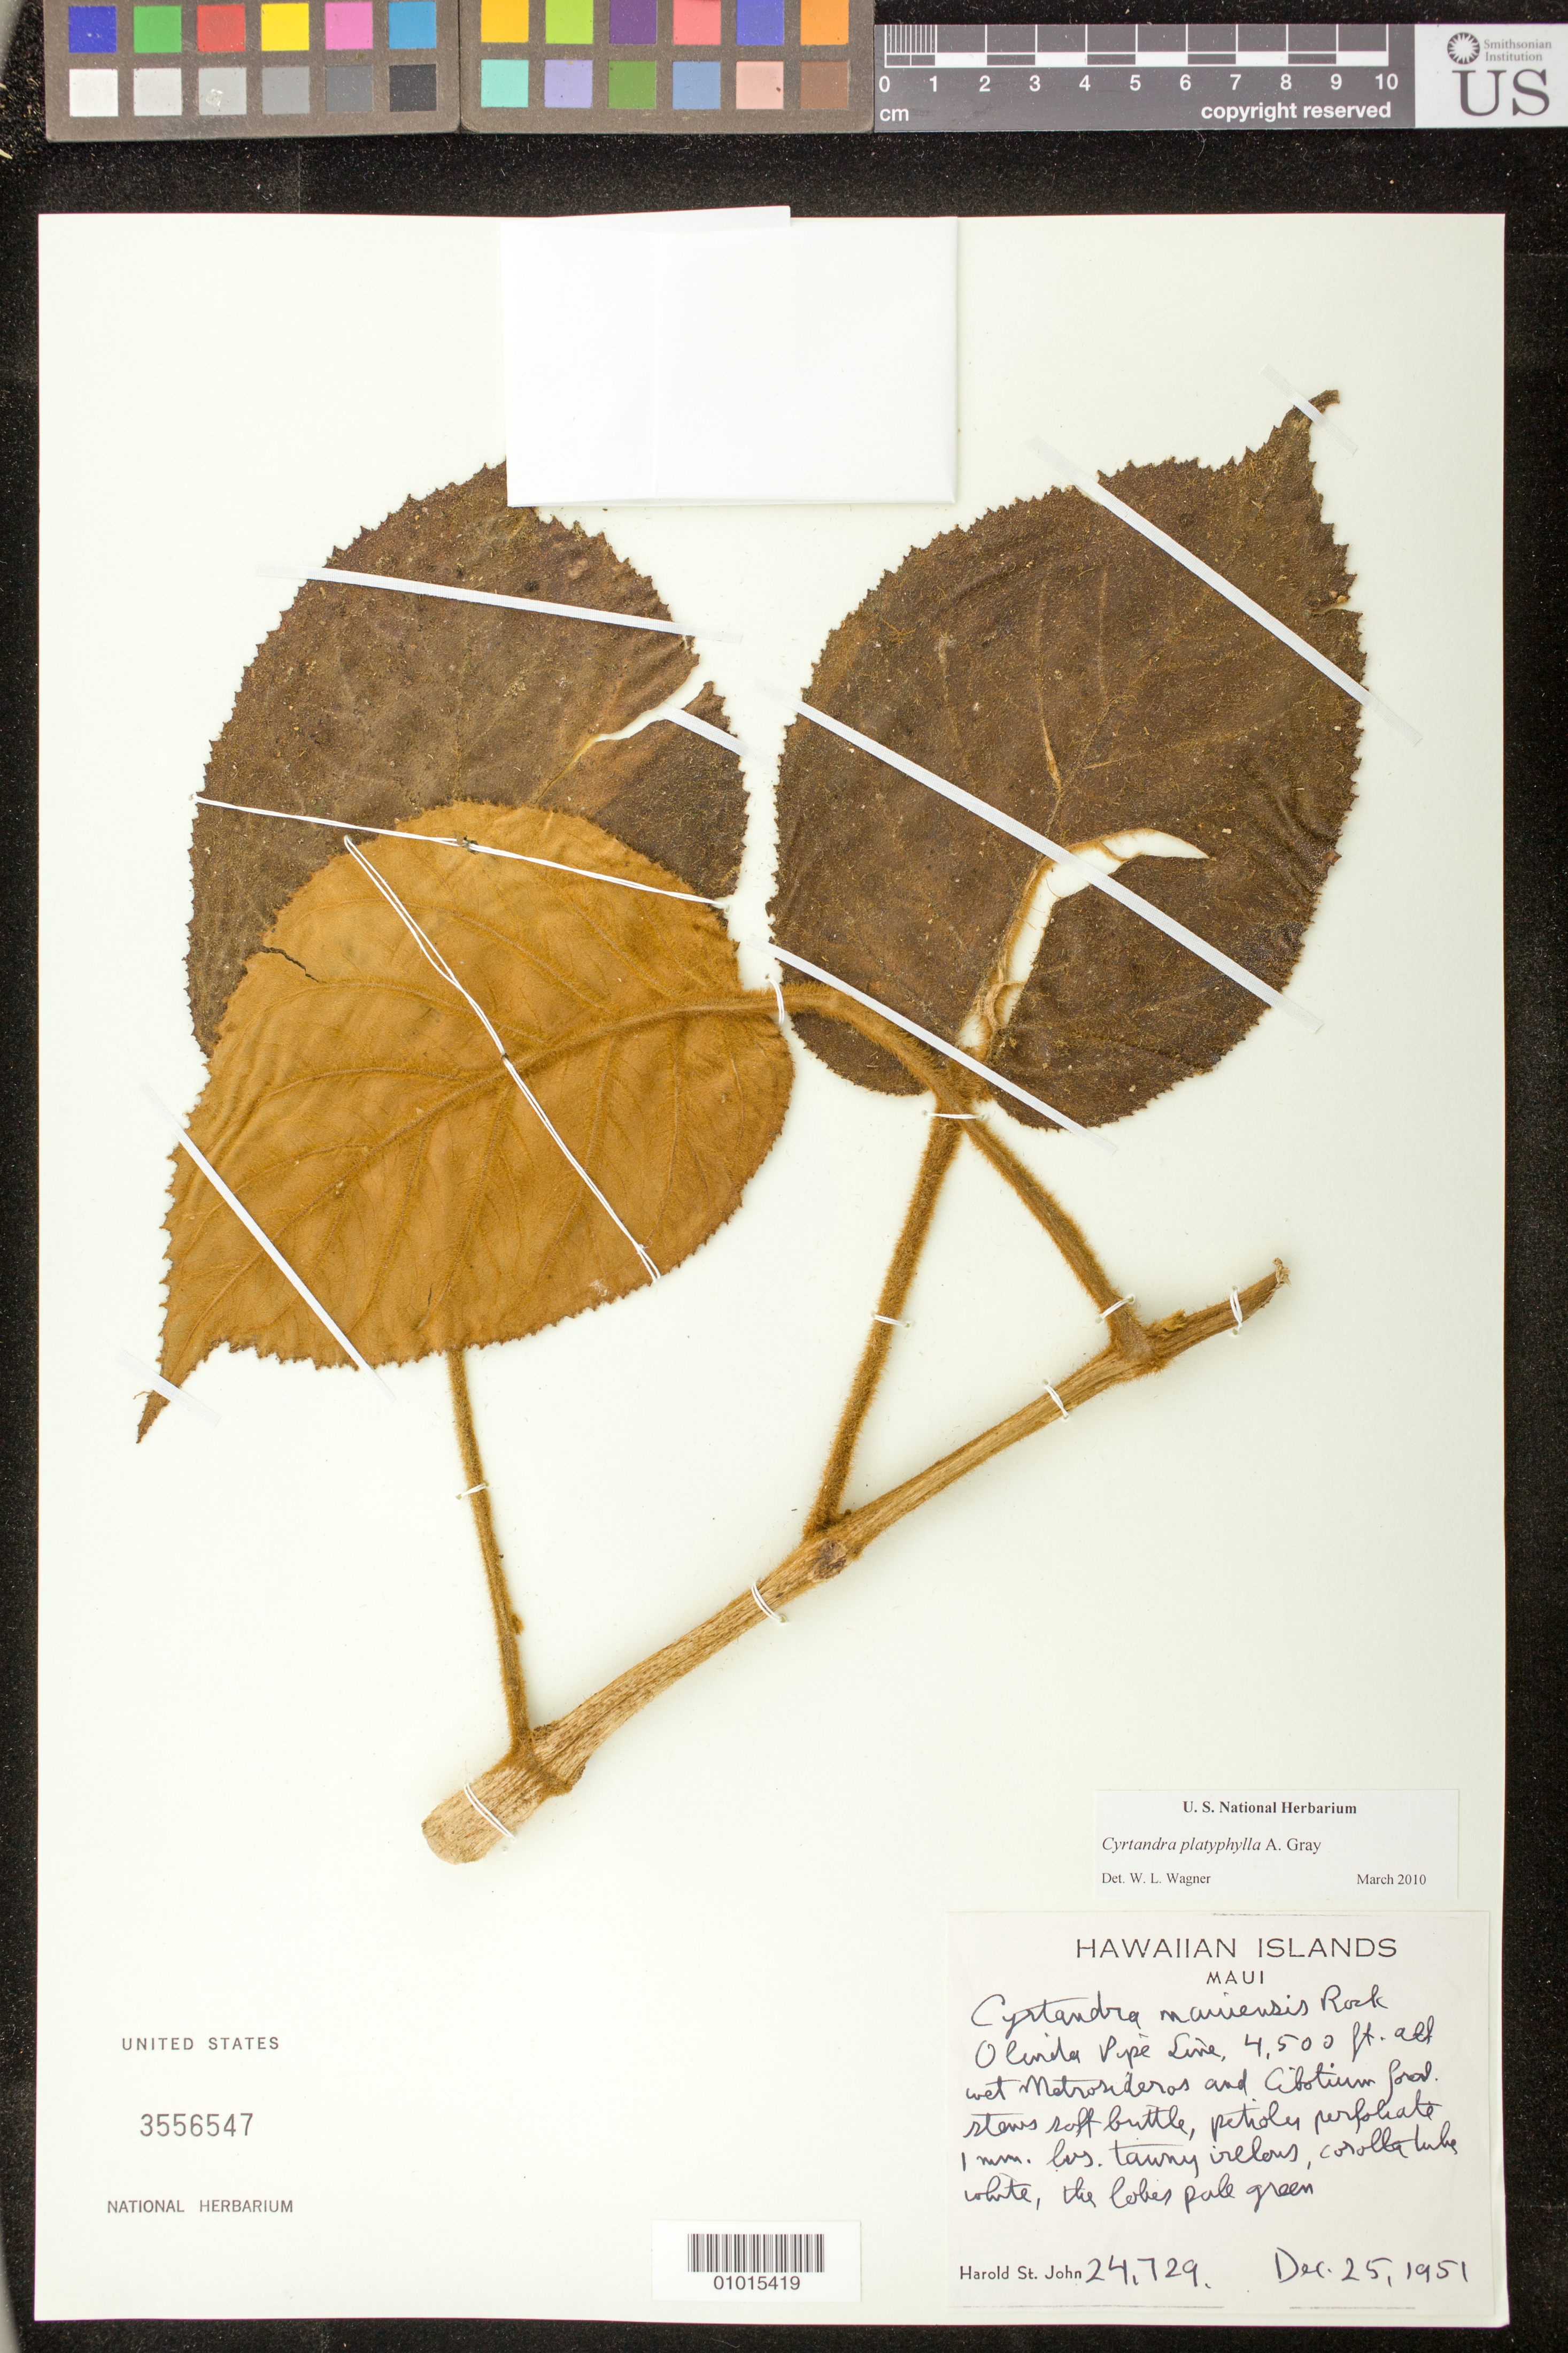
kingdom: Plantae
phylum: Tracheophyta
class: Magnoliopsida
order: Lamiales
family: Gesneriaceae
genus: Cyrtandra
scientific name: Cyrtandra platyphylla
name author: A. Gray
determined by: Wagner, W. L., (BOT), Smithsonian Institution - National Museum of Natural History (UNITED STATES)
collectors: H. St. John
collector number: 24729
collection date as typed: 25 Dec 1951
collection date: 1951-12-25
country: United States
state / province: Hawaii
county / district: Maui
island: Maui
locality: Olinda Pipe Line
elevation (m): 1371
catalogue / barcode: US 3556547